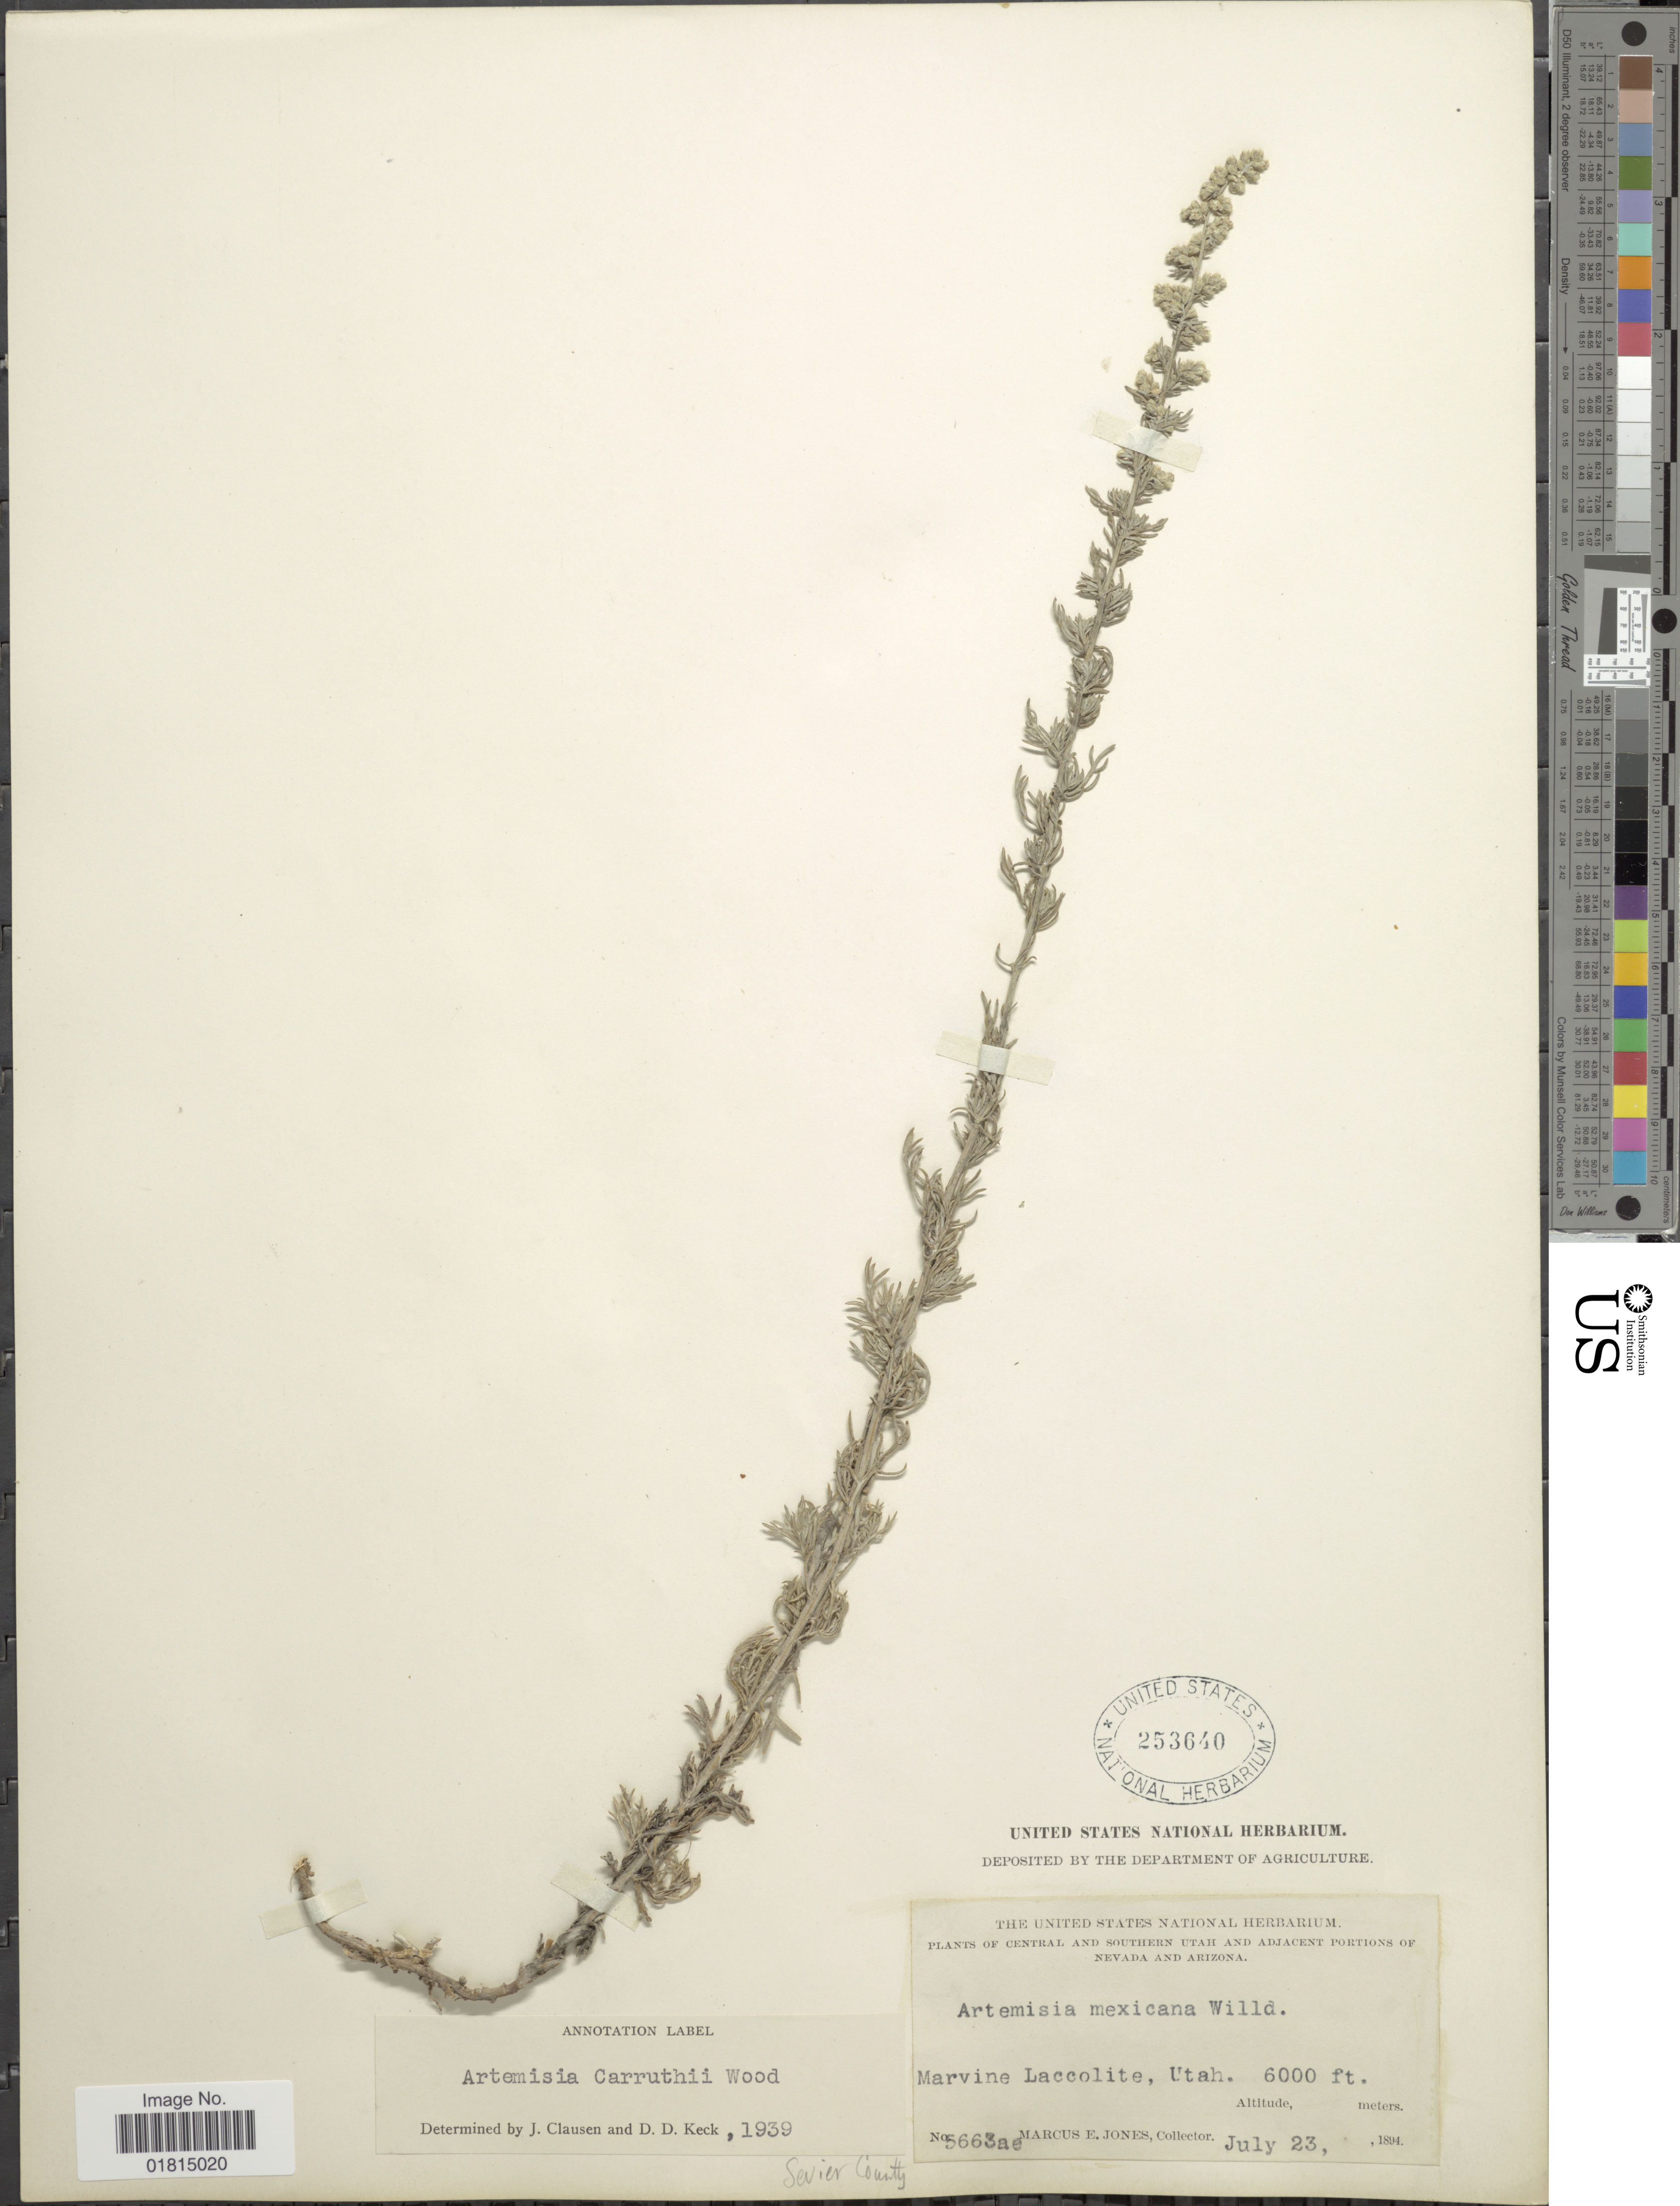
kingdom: Plantae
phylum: Tracheophyta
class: Magnoliopsida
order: Asterales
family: Asteraceae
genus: Artemisia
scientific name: Artemisia carruthii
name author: Alph. Wood ex Carruth.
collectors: M. E. Jones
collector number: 5663ae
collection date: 1894-07-23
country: United States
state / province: Utah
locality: Marvine Laccolite, Utah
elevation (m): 1829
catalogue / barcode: US 253640